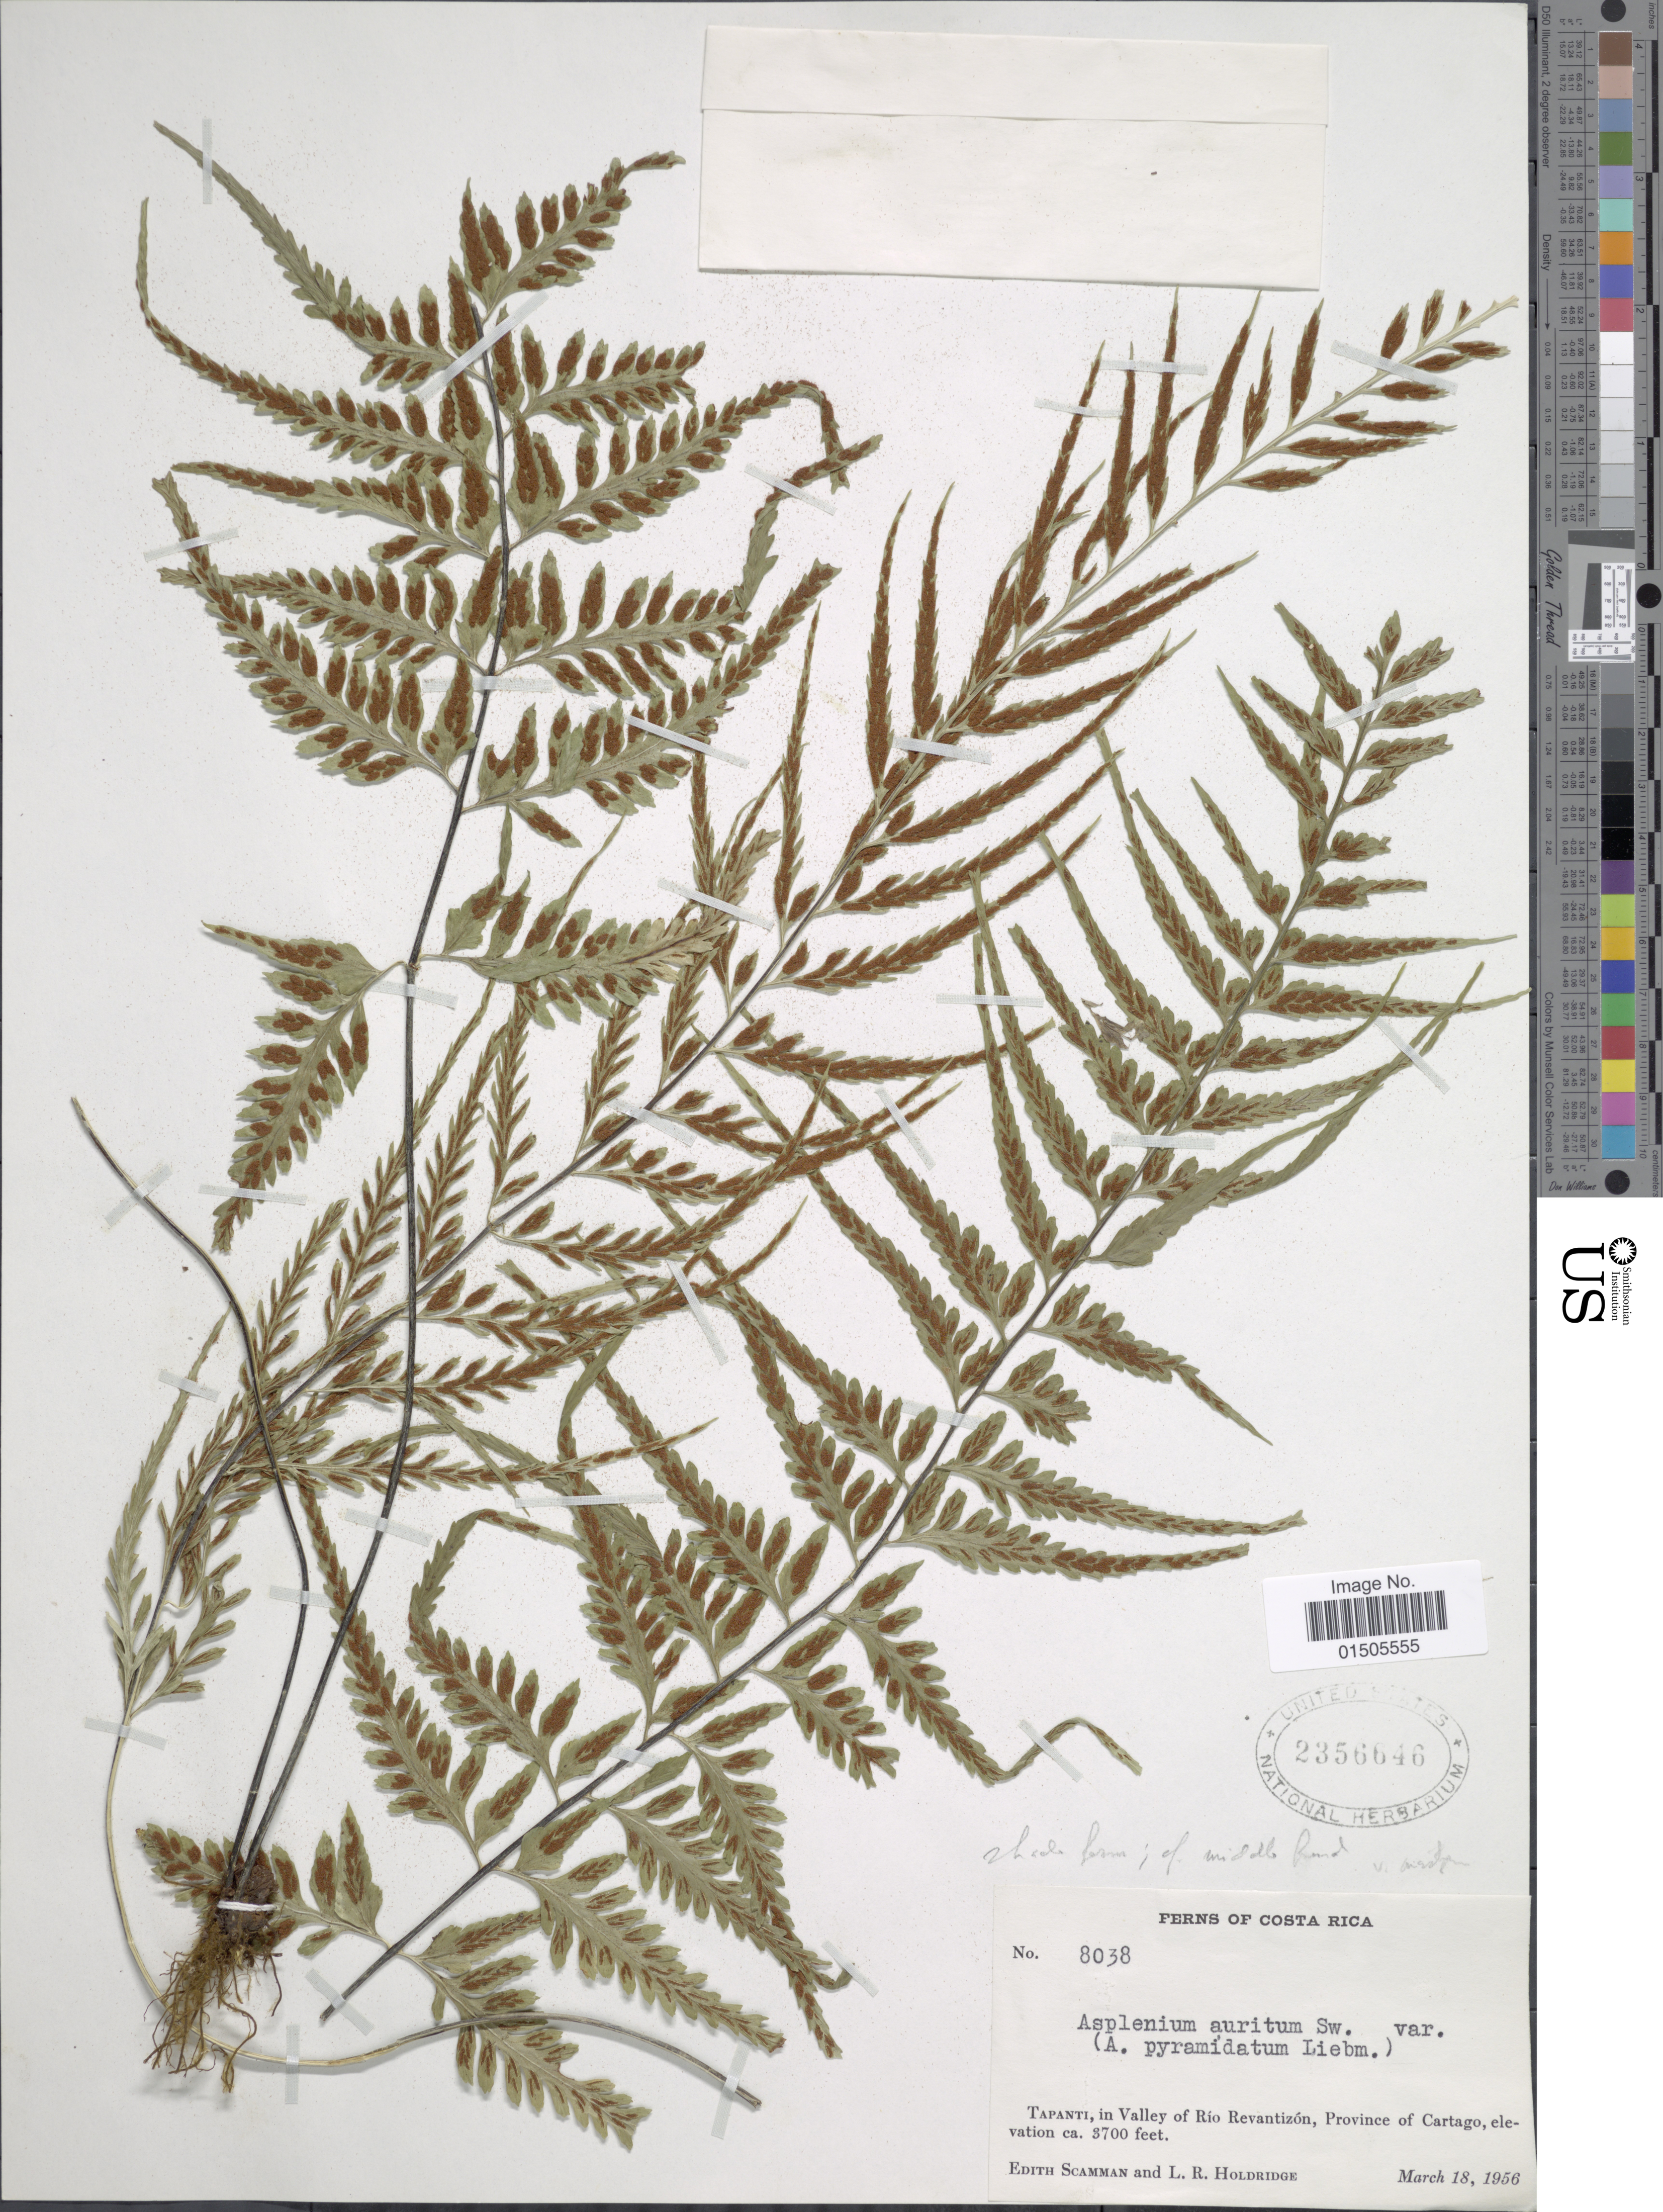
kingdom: Plantae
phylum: Tracheophyta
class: Polypodiopsida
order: Polypodiales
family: Aspleniaceae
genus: Asplenium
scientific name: Asplenium auritum var. moritzianum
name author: Hieron.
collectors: E. Scamman & L. Holdridge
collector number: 8038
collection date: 1956-03-18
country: Costa Rica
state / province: Cartago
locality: Tapanti, Valley of Rio Revantizon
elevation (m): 1128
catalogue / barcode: US 2356646